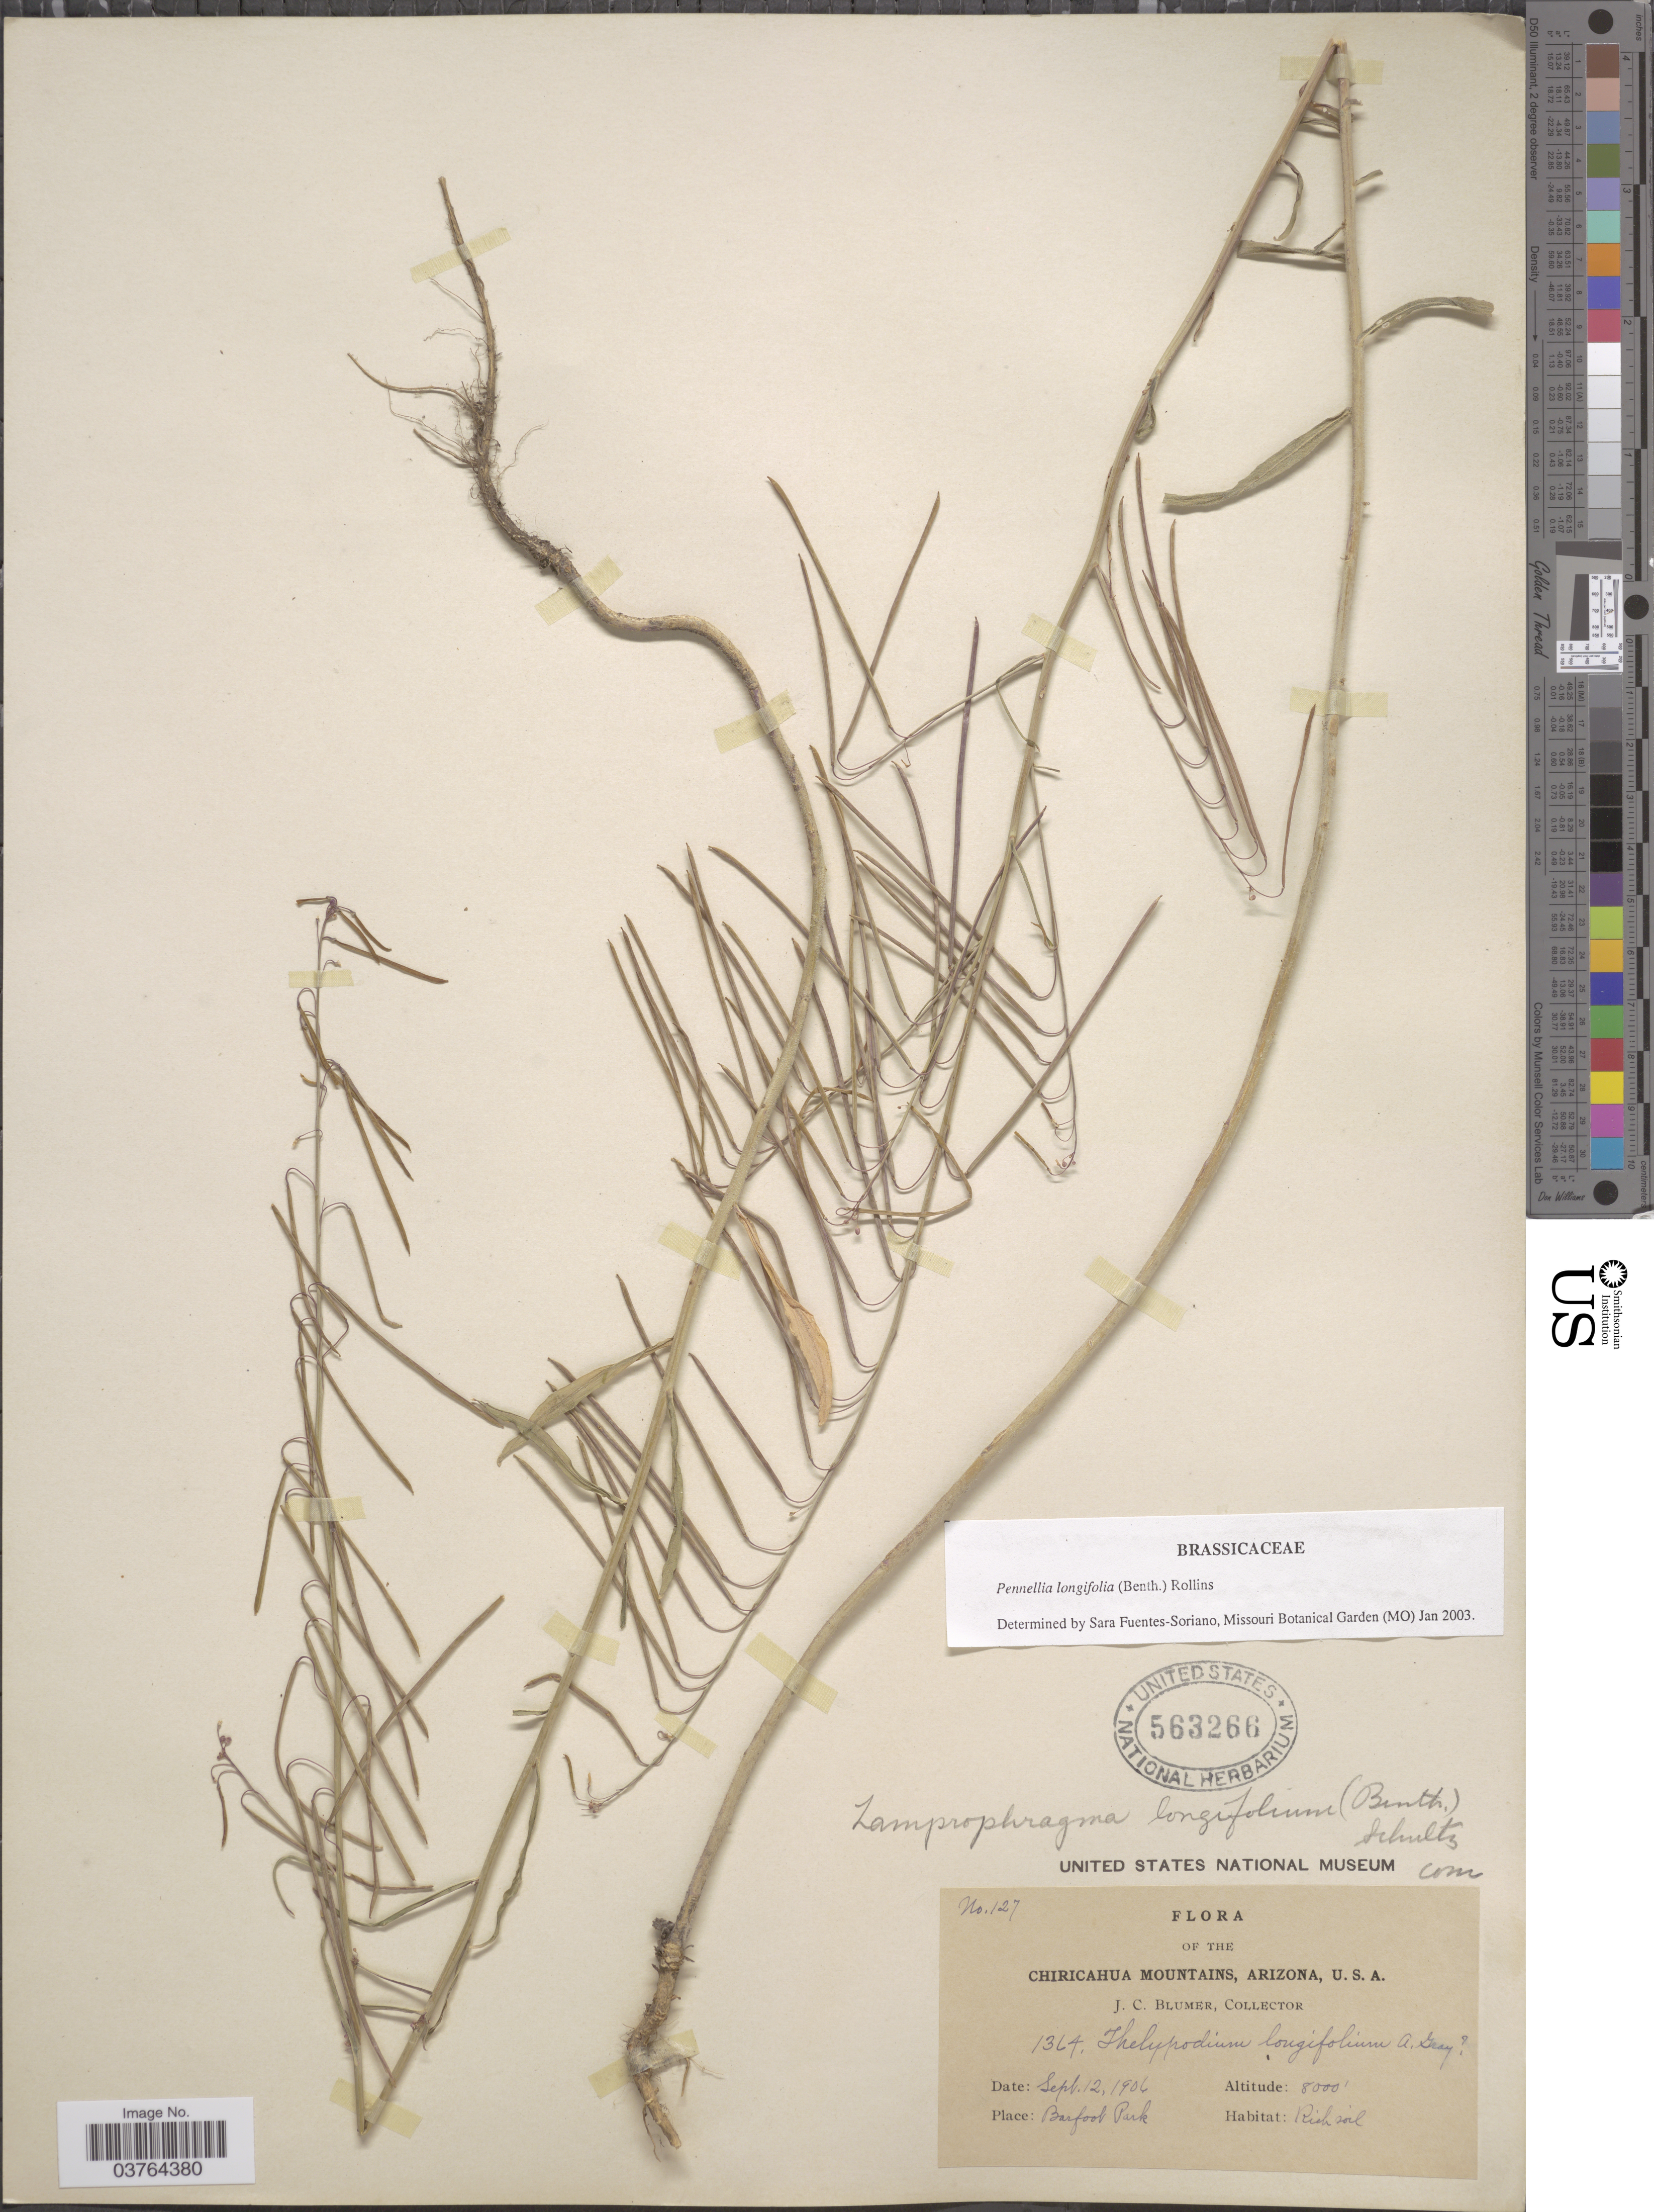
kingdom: Plantae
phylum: Tracheophyta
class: Magnoliopsida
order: Brassicales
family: Brassicaceae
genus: Pennellia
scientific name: Pennellia longifolia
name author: (Benth.) Rollins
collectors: J. C. Blumer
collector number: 127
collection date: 1906-09-12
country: United States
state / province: Arizona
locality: The Chiricahua Mountains. Barfoot Park.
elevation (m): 2438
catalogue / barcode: US 563266